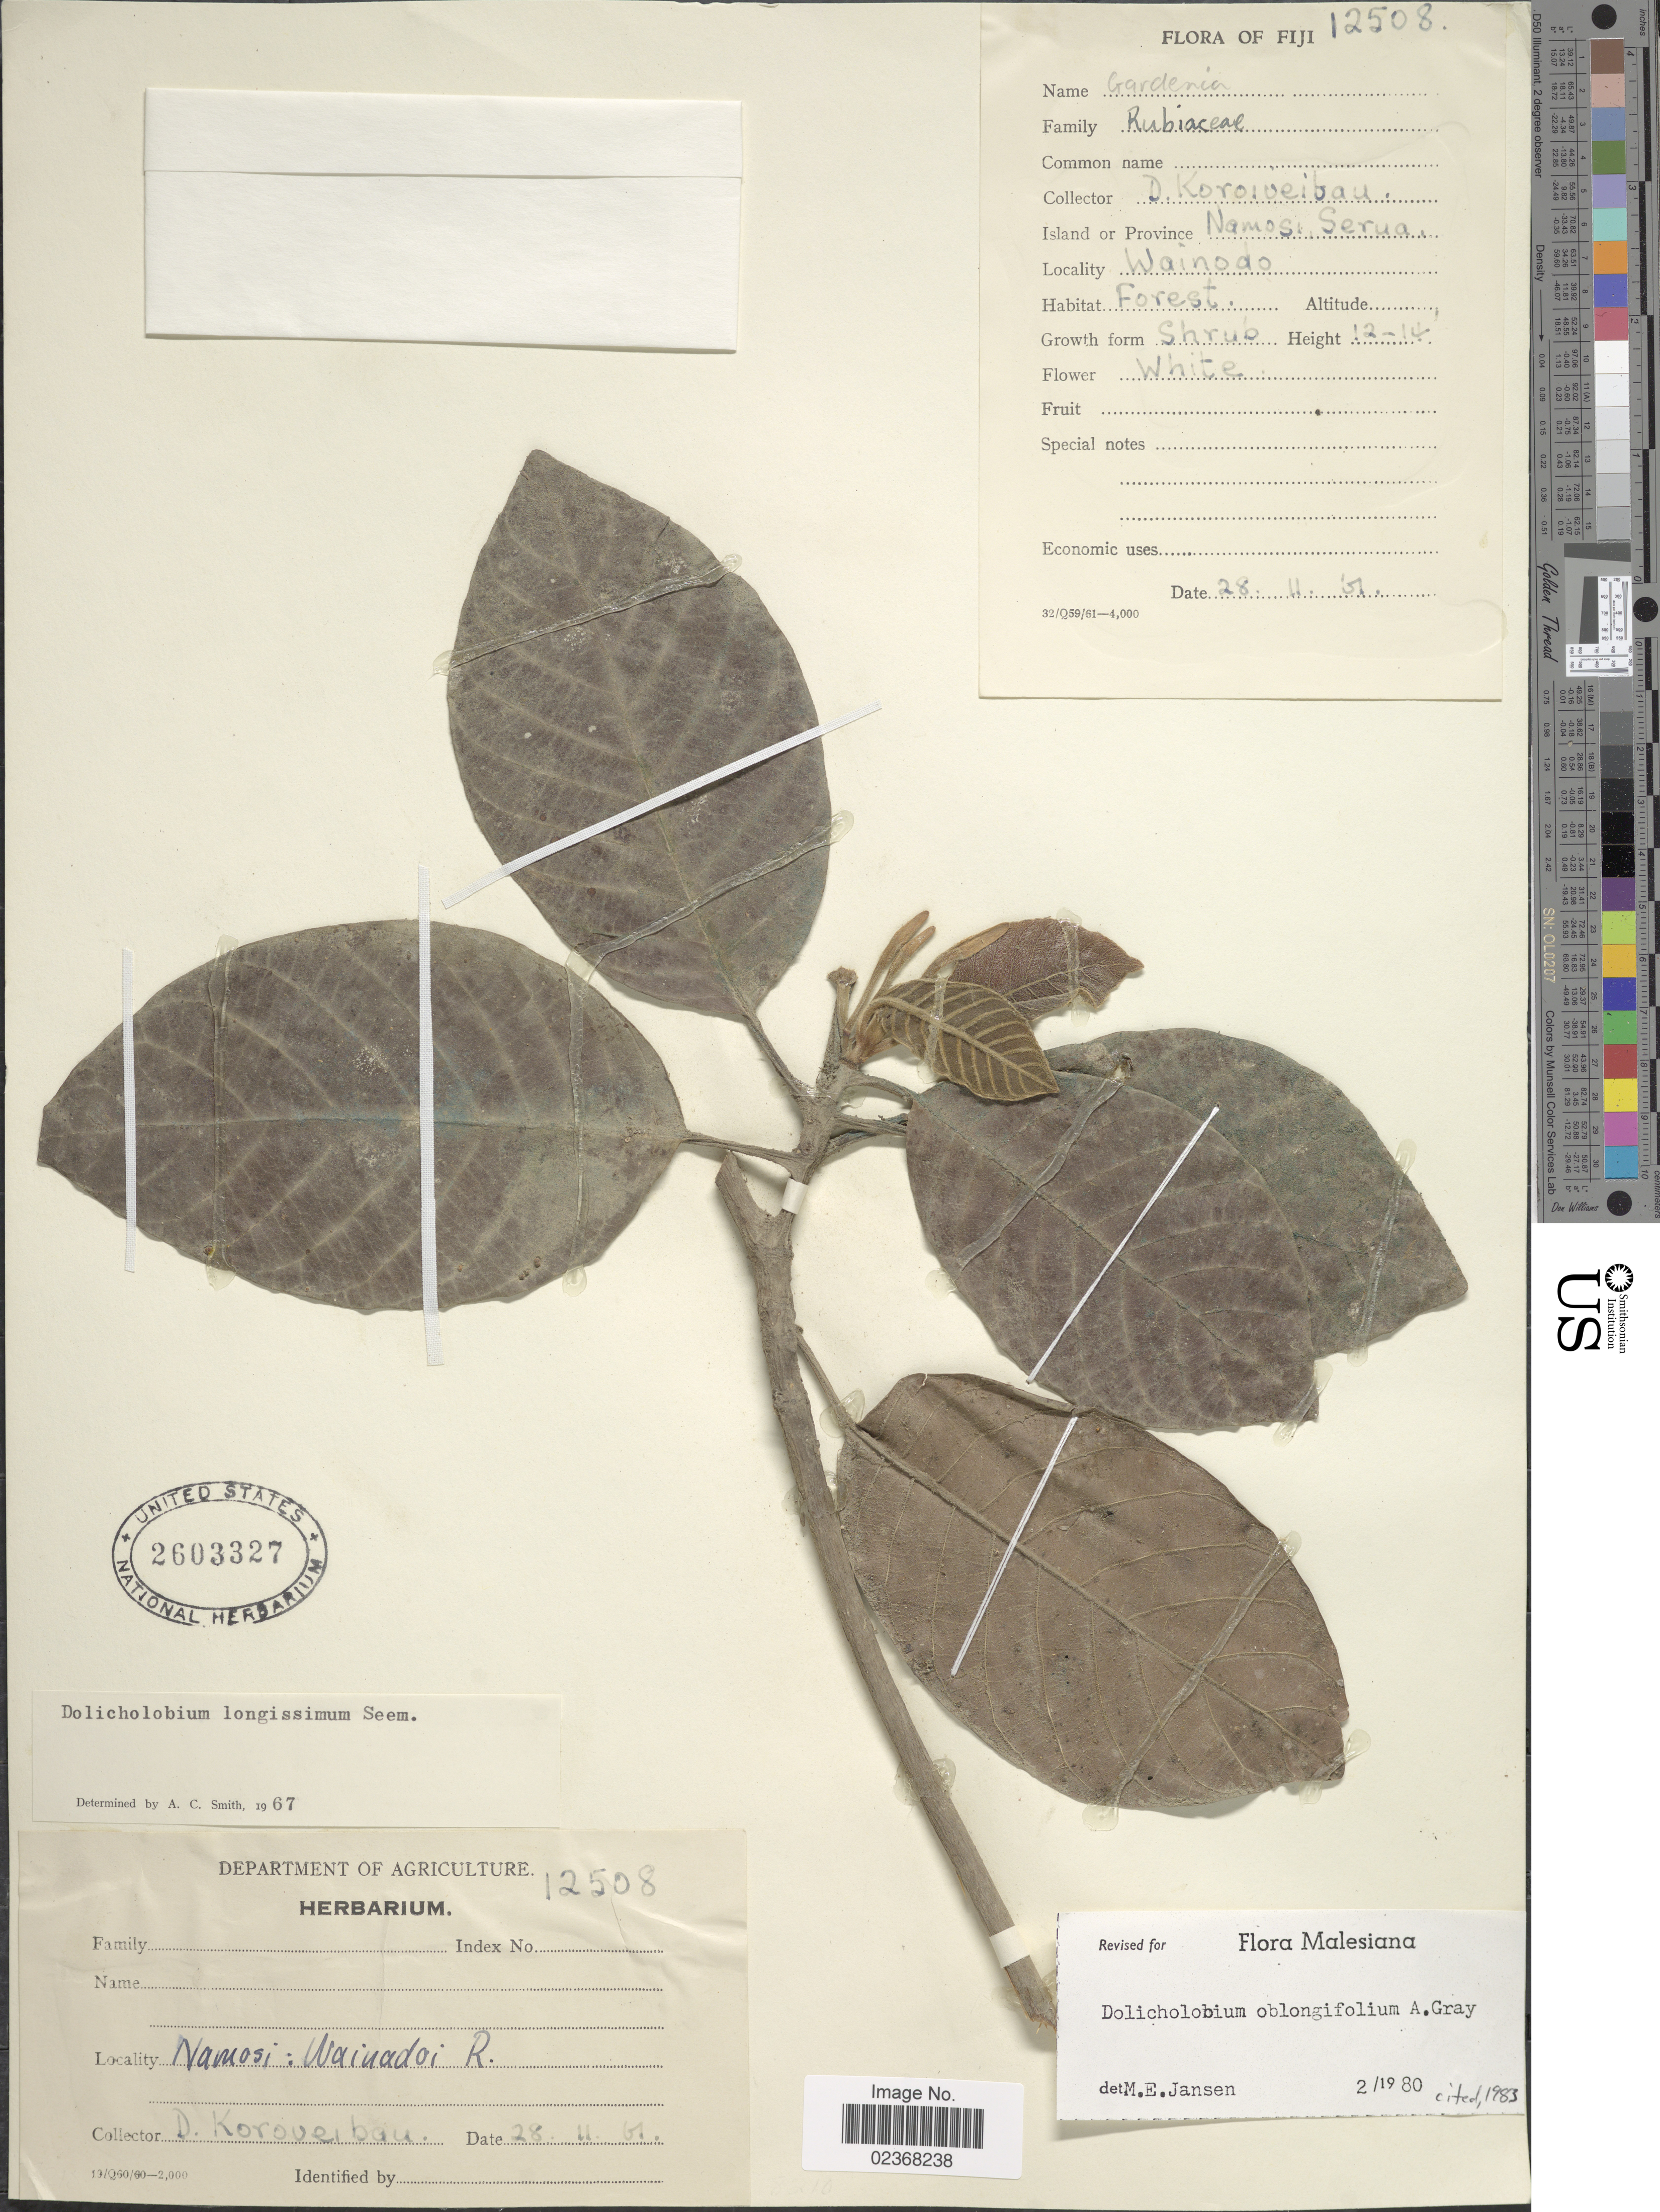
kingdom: Plantae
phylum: Tracheophyta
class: Magnoliopsida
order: Gentianales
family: Rubiaceae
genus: Dolicholobium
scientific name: Dolicholobium oblongifolium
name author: A. Gray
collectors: D. Koroiveibau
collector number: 12508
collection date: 1961-11-28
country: Fiji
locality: Namosi Serua, Wainadoi R.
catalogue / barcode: US 2603327